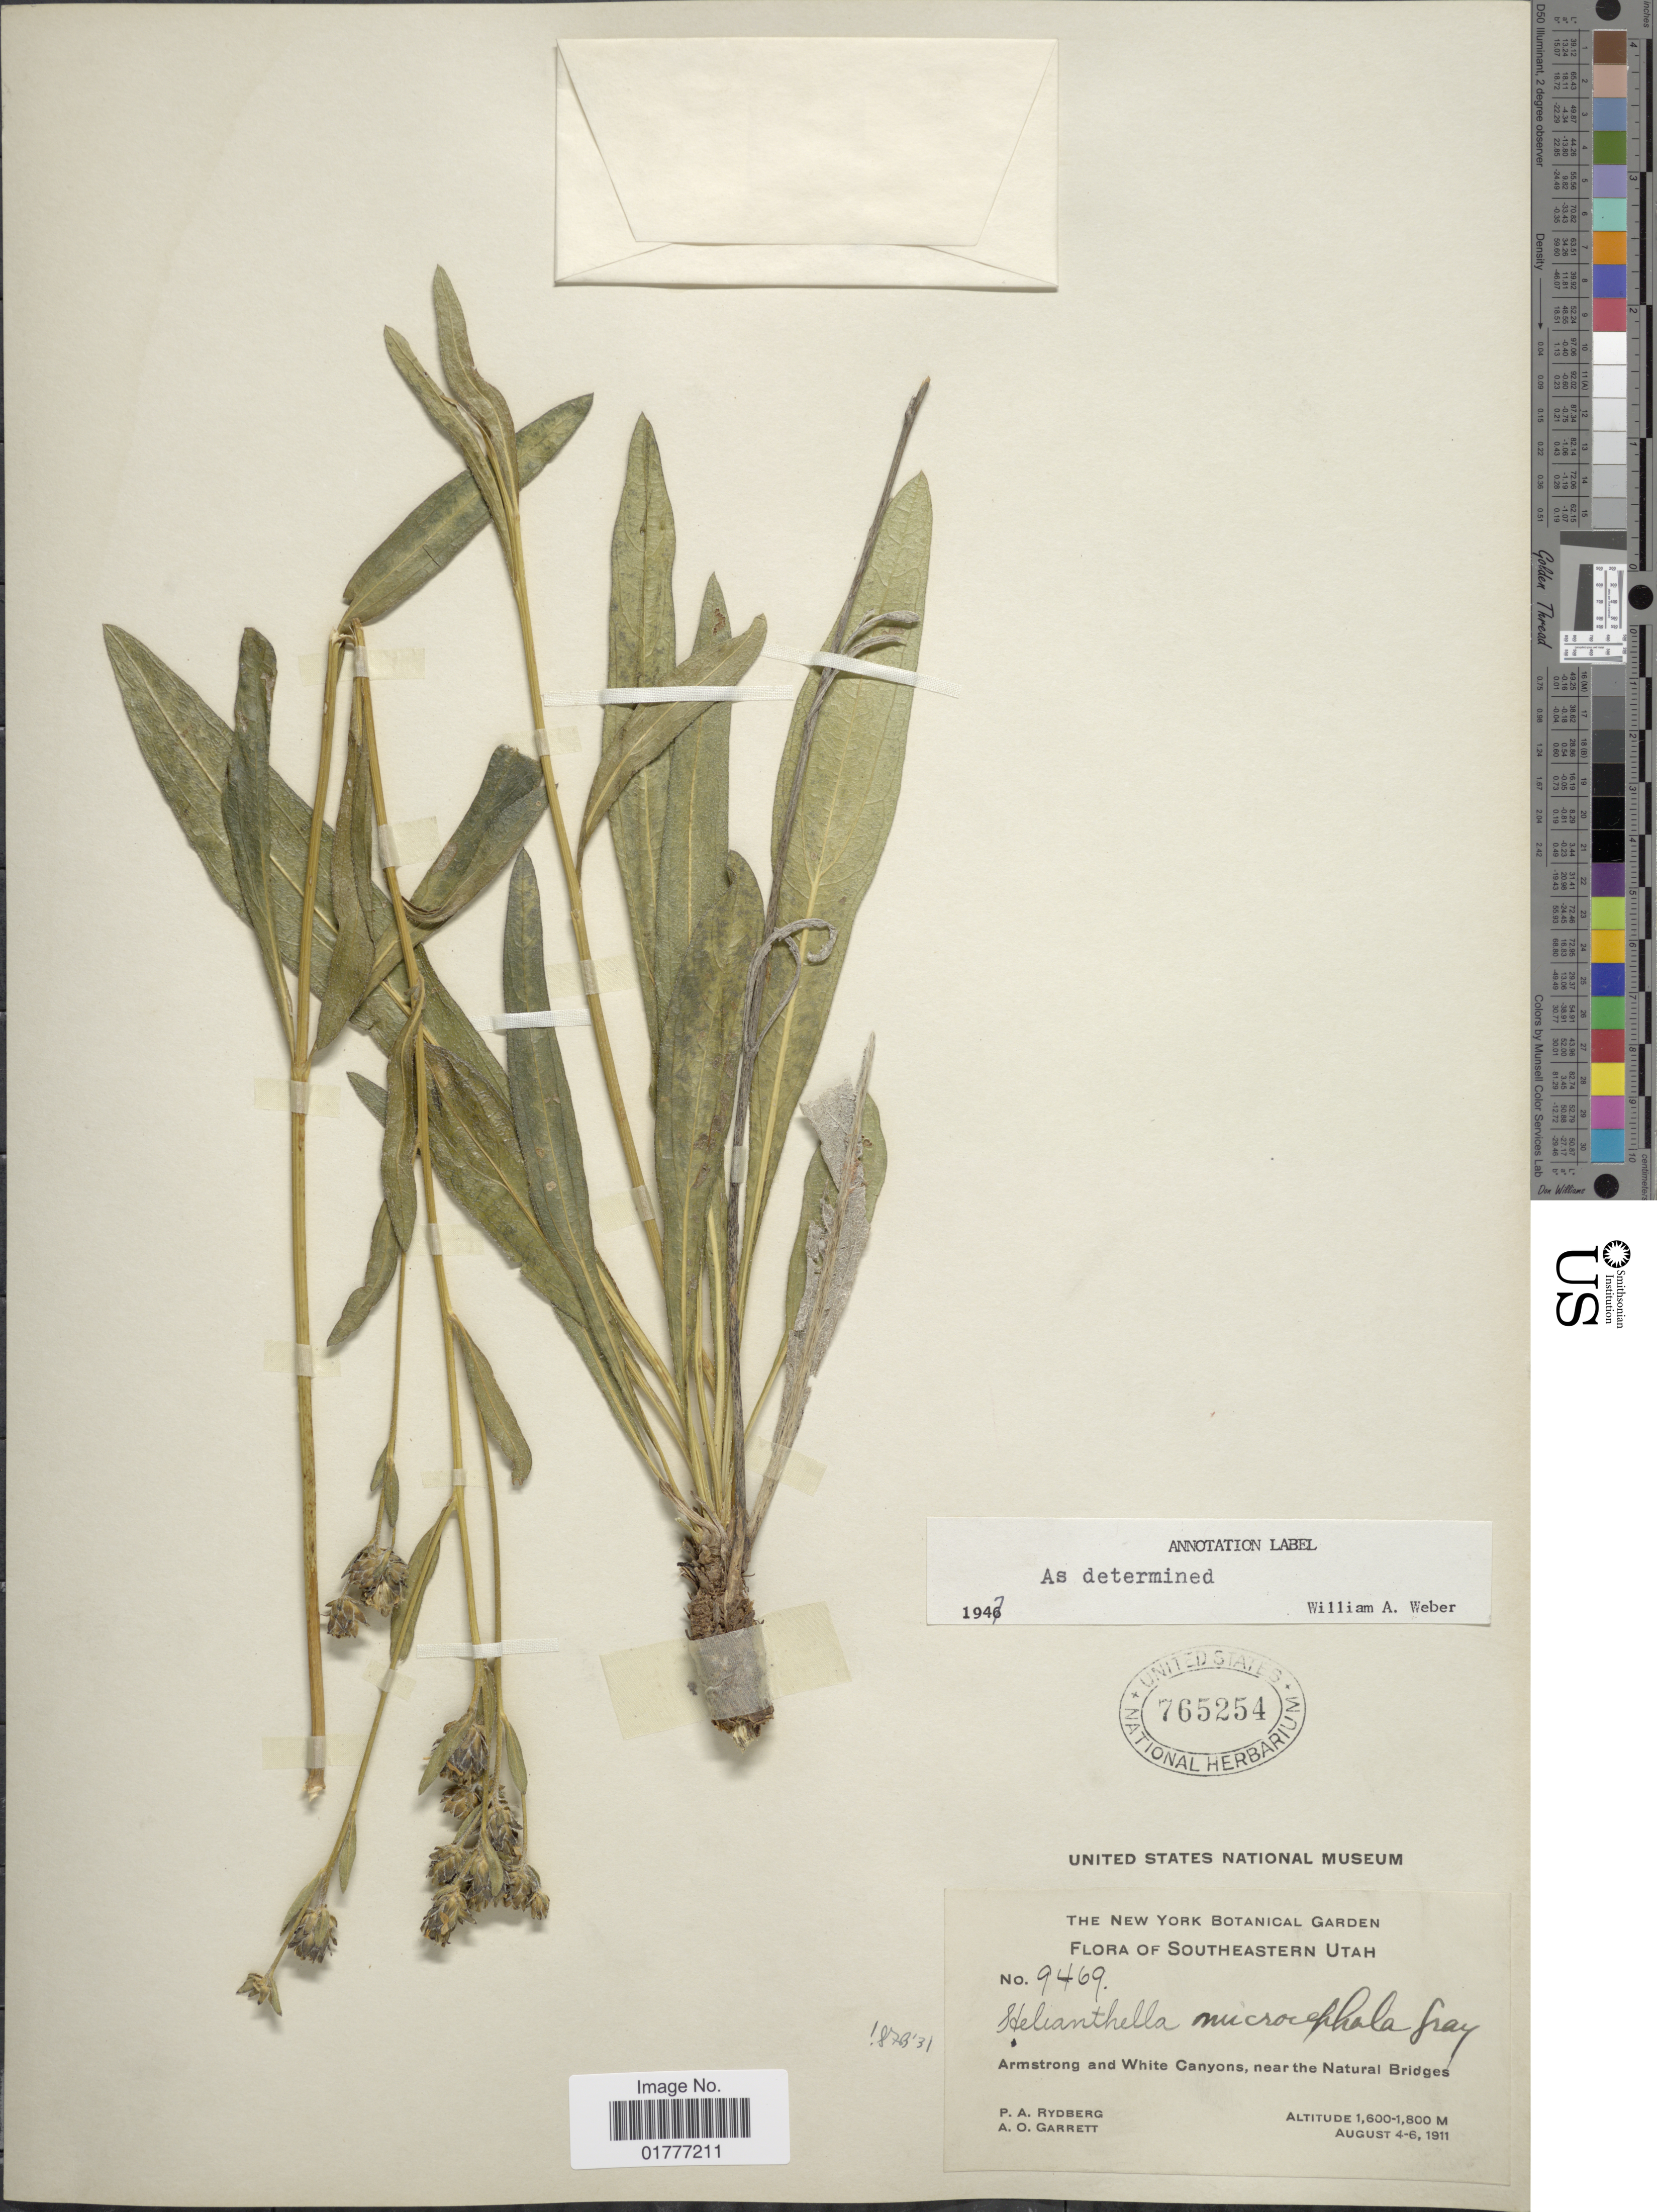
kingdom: Plantae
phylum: Tracheophyta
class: Magnoliopsida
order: Asterales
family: Asteraceae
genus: Helianthella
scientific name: Helianthella microcephala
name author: (A. Gray) A. Gray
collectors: P. A. Rydberg & A. O. Garrett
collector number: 9469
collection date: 1911-08-04/1911-08-06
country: United States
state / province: Utah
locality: Southeastern Utah. Armstrong and White Canyons, near the Natural Bridges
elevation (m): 1600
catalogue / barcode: US 765254